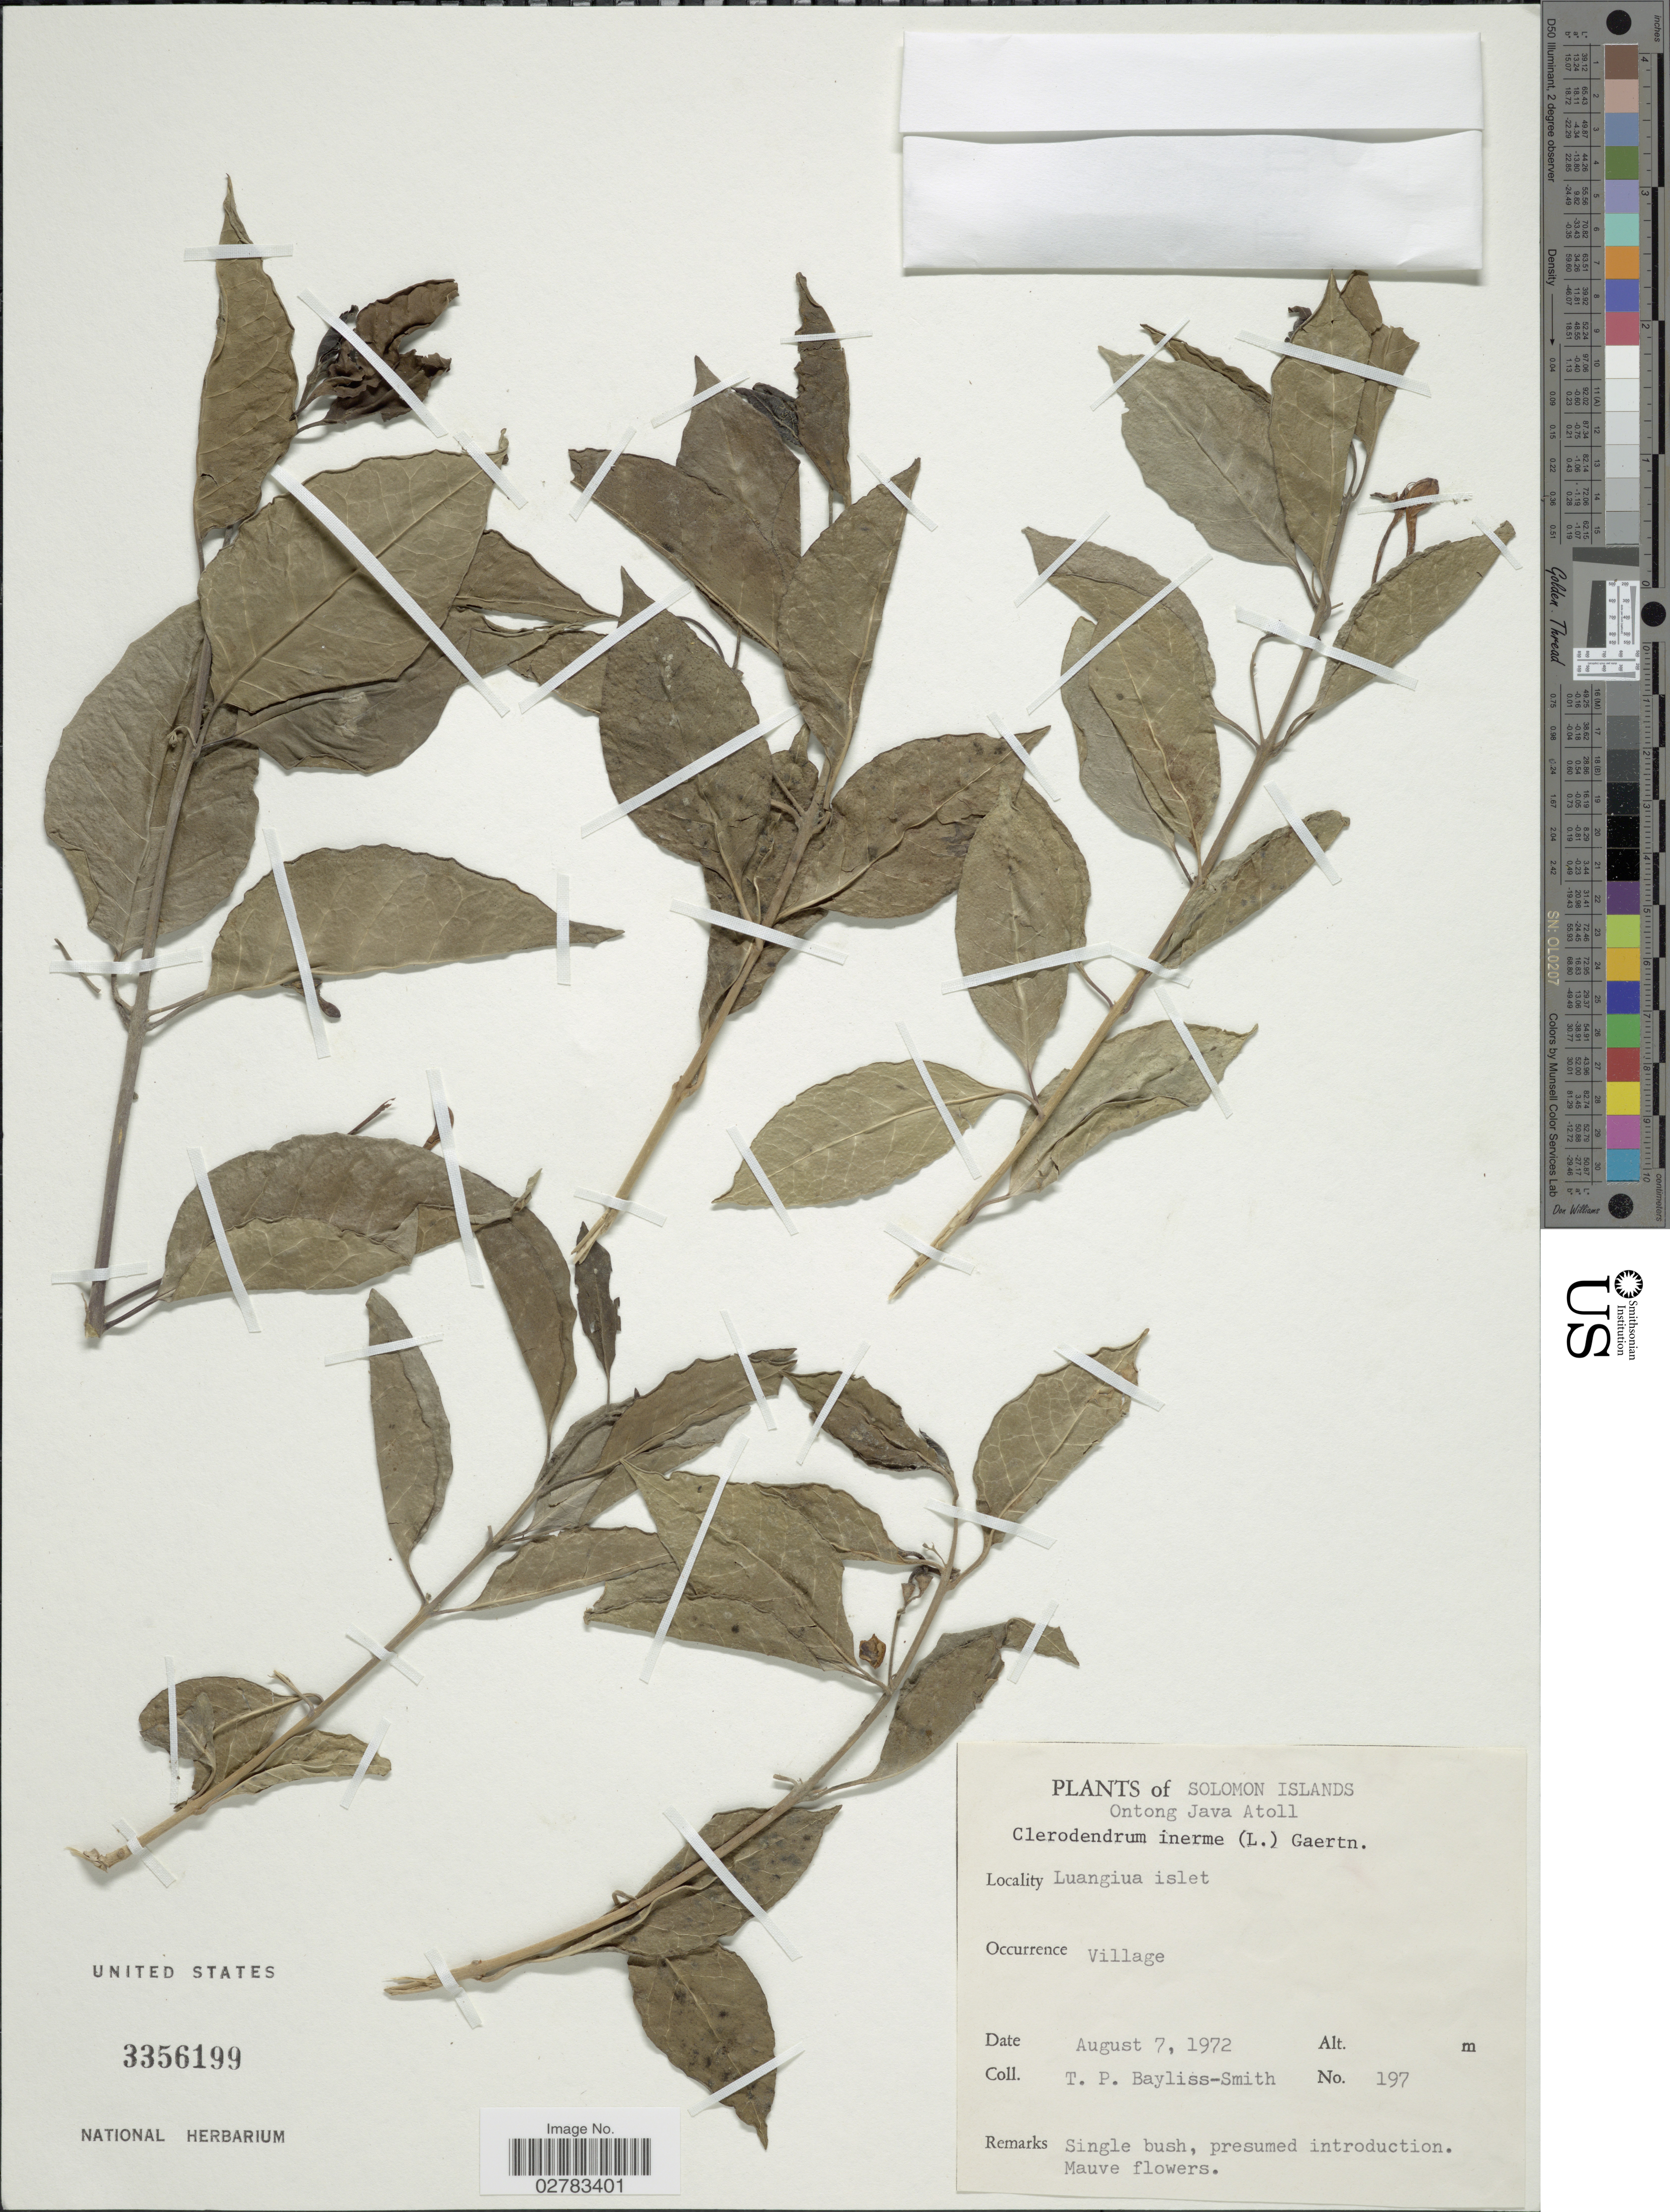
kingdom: Plantae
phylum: Tracheophyta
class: Magnoliopsida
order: Lamiales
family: Lamiaceae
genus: Clerodendrum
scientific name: Clerodendrum inerme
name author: (L.) Gaertn.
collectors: T. P. Bayliss-Smith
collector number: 197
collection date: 1972-08-07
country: Solomon Islands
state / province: Solomon Island Outliers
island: Ontong Java [Luanguia] Atoll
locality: Ontong Java Atoll, Luangiua islet.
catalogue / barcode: US 3356199